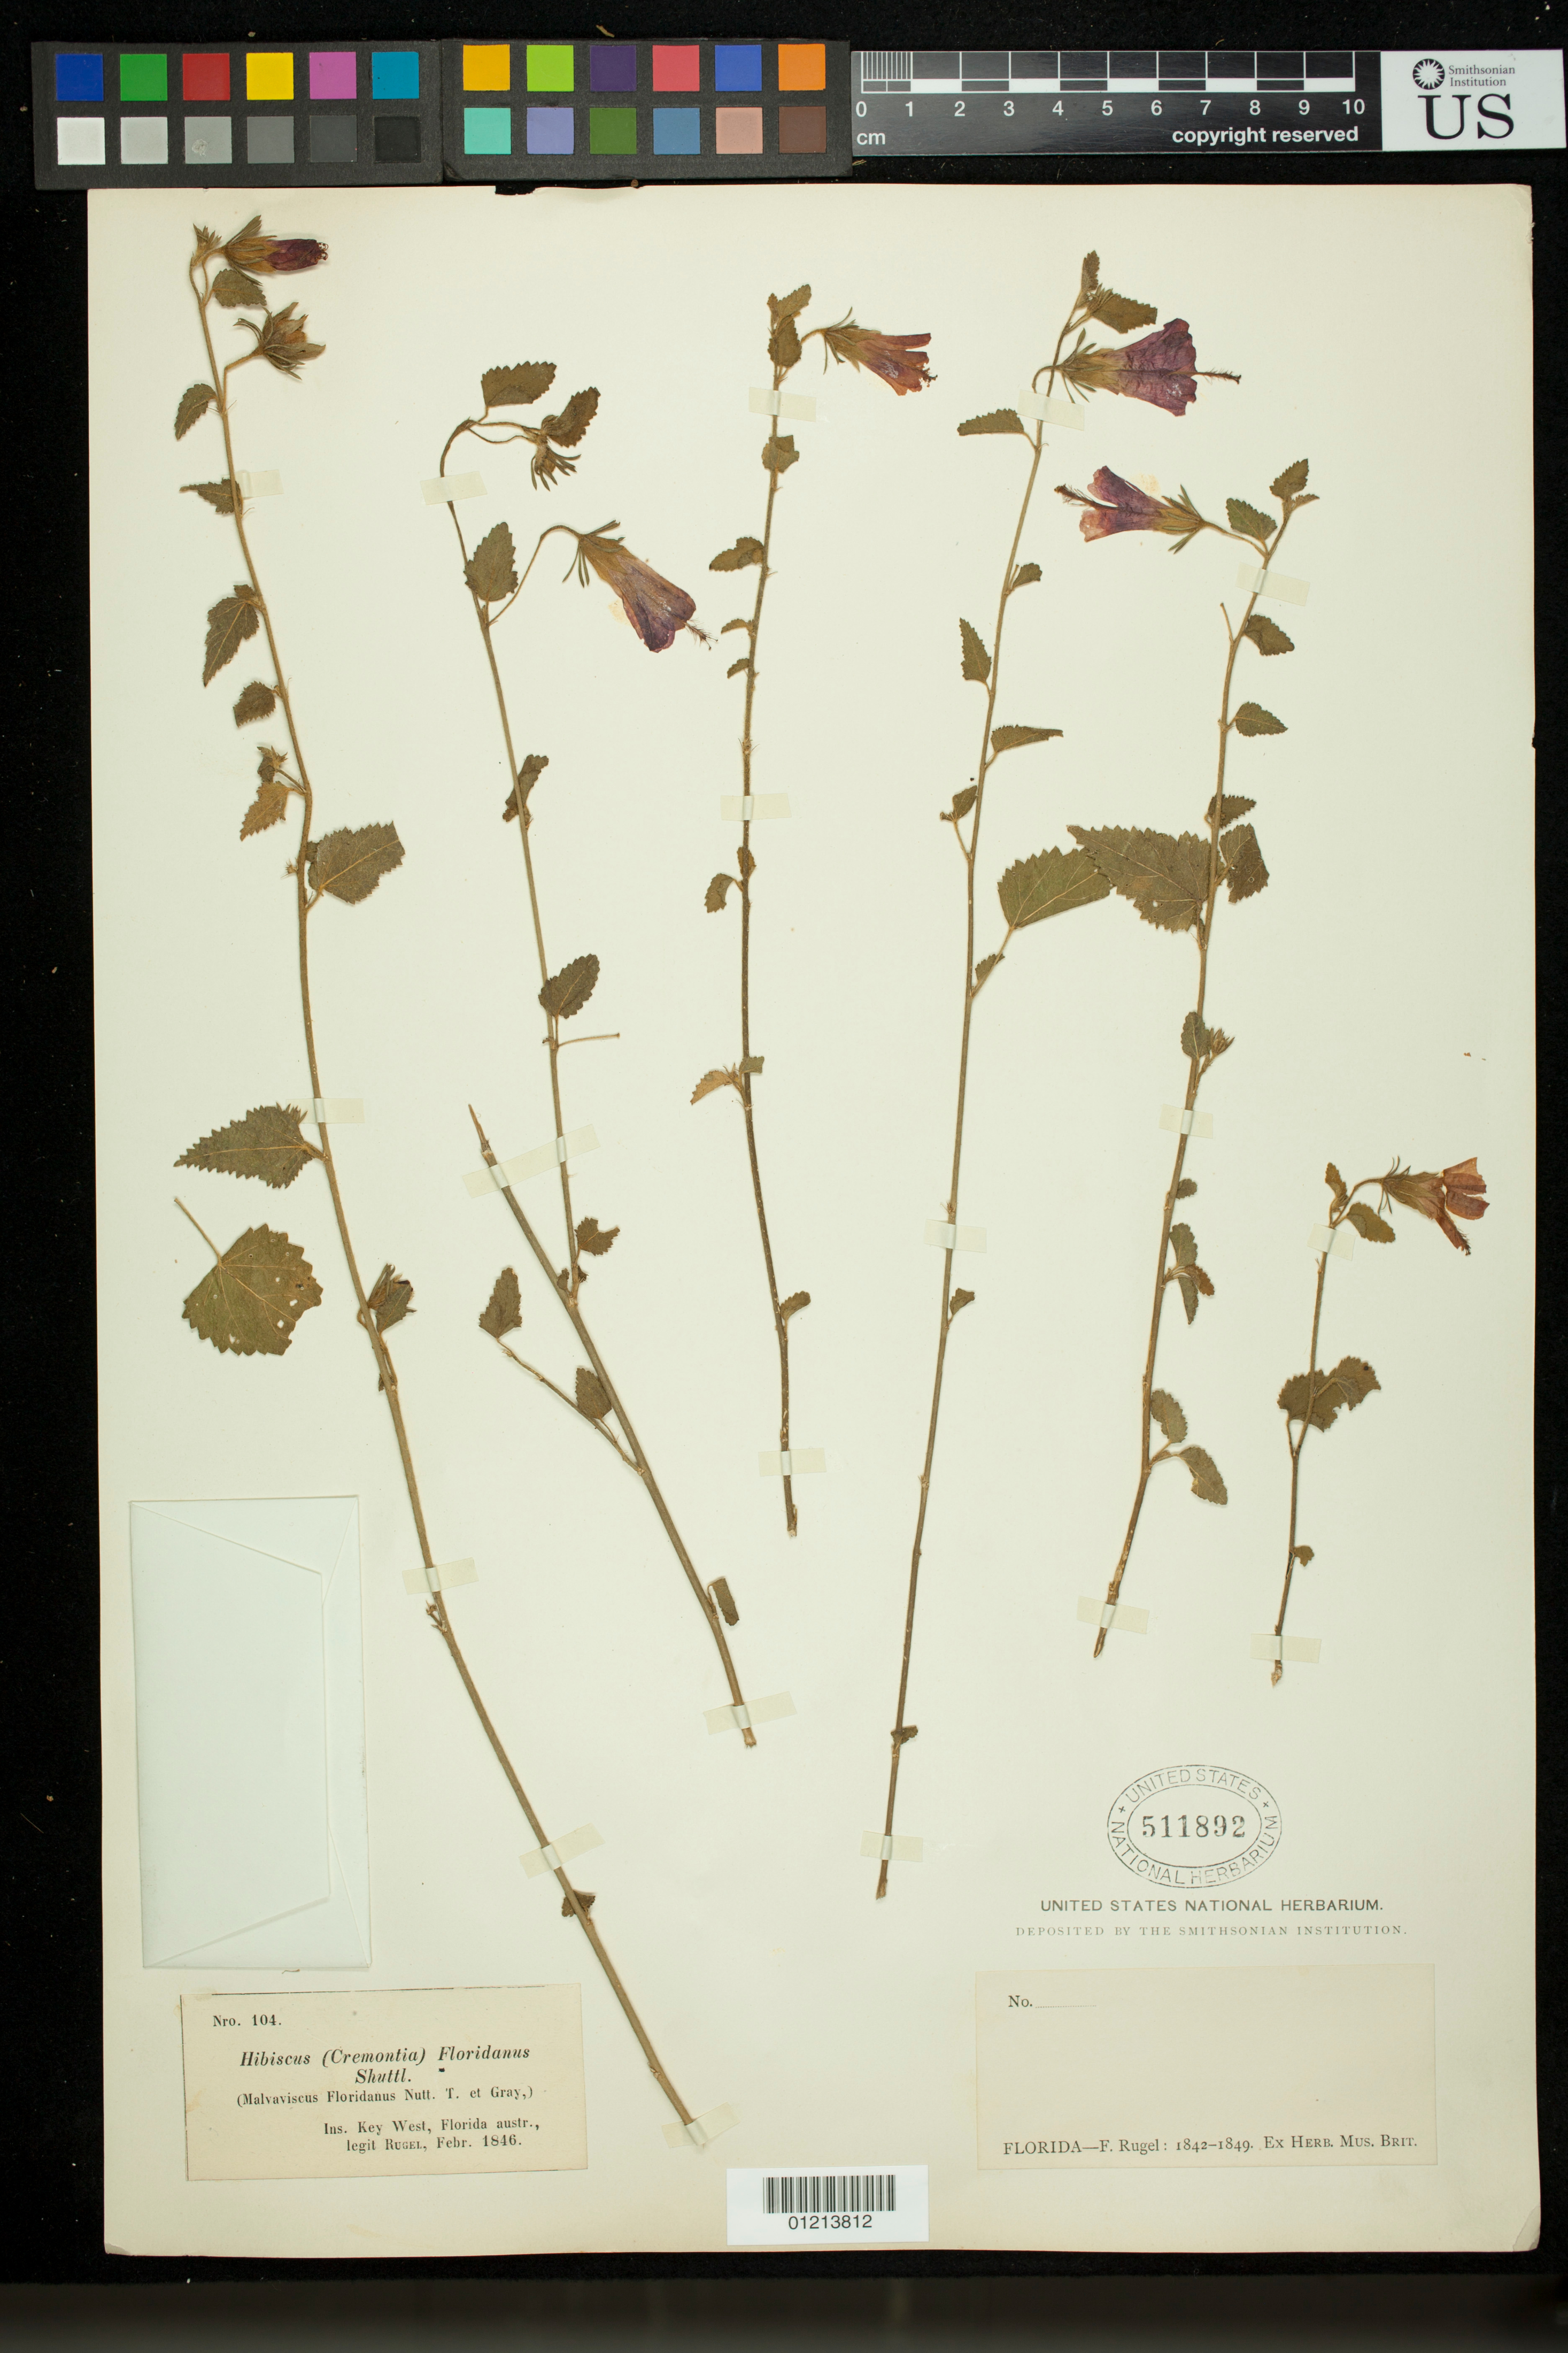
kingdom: Plantae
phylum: Tracheophyta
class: Magnoliopsida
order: Malvales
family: Malvaceae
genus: Hibiscus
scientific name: Hibiscus pilosus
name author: (Sw.) Fawc. & Rendle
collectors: F. Rugel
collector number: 104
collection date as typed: Feb 1846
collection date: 1846-02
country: United States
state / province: Florida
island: Key West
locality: Ins. Key West, Florida austr.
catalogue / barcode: US 511892